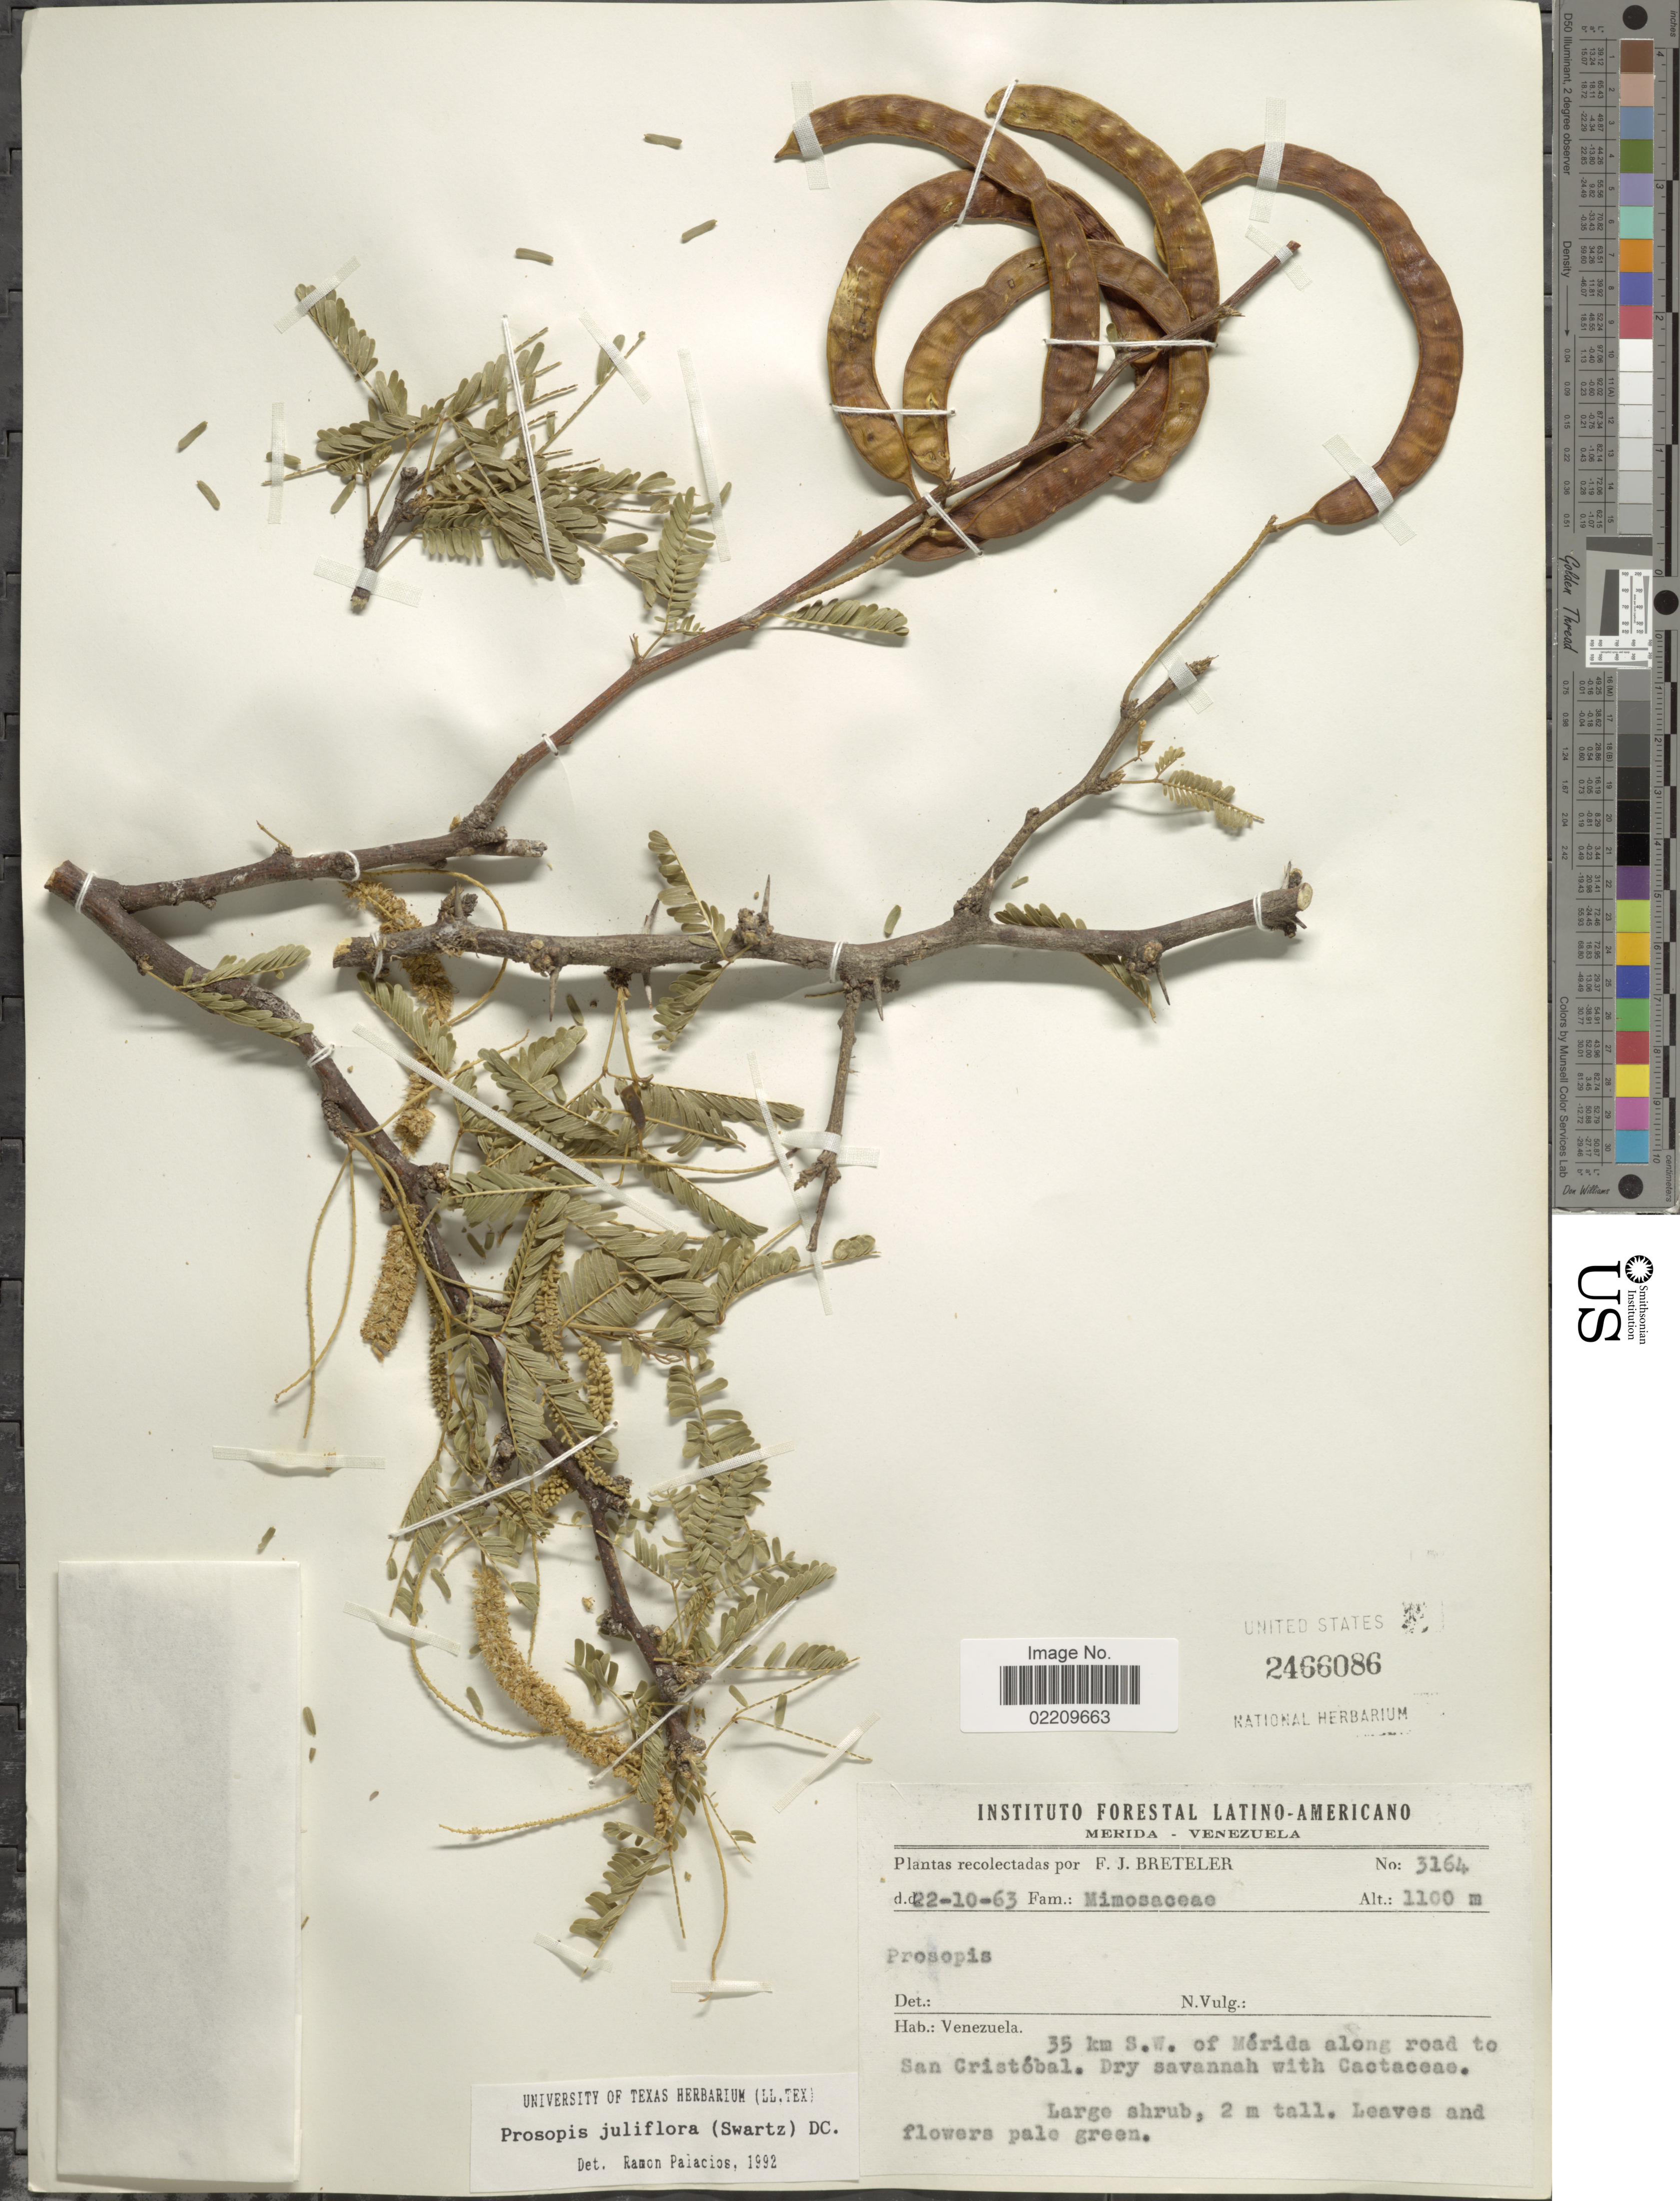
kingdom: Plantae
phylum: Tracheophyta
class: Magnoliopsida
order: Fabales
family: Fabaceae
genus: Neltuma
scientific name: Neltuma juliflora var. juliflora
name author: (Sw.) Raf.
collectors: F. J. Breteler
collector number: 3164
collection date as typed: Transcribed d/m/y: 22/10/63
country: Venezuela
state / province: Mérida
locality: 35 km S.W. of Merida along road to San Cristobal. dry savannah.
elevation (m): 1100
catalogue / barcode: US 2466086